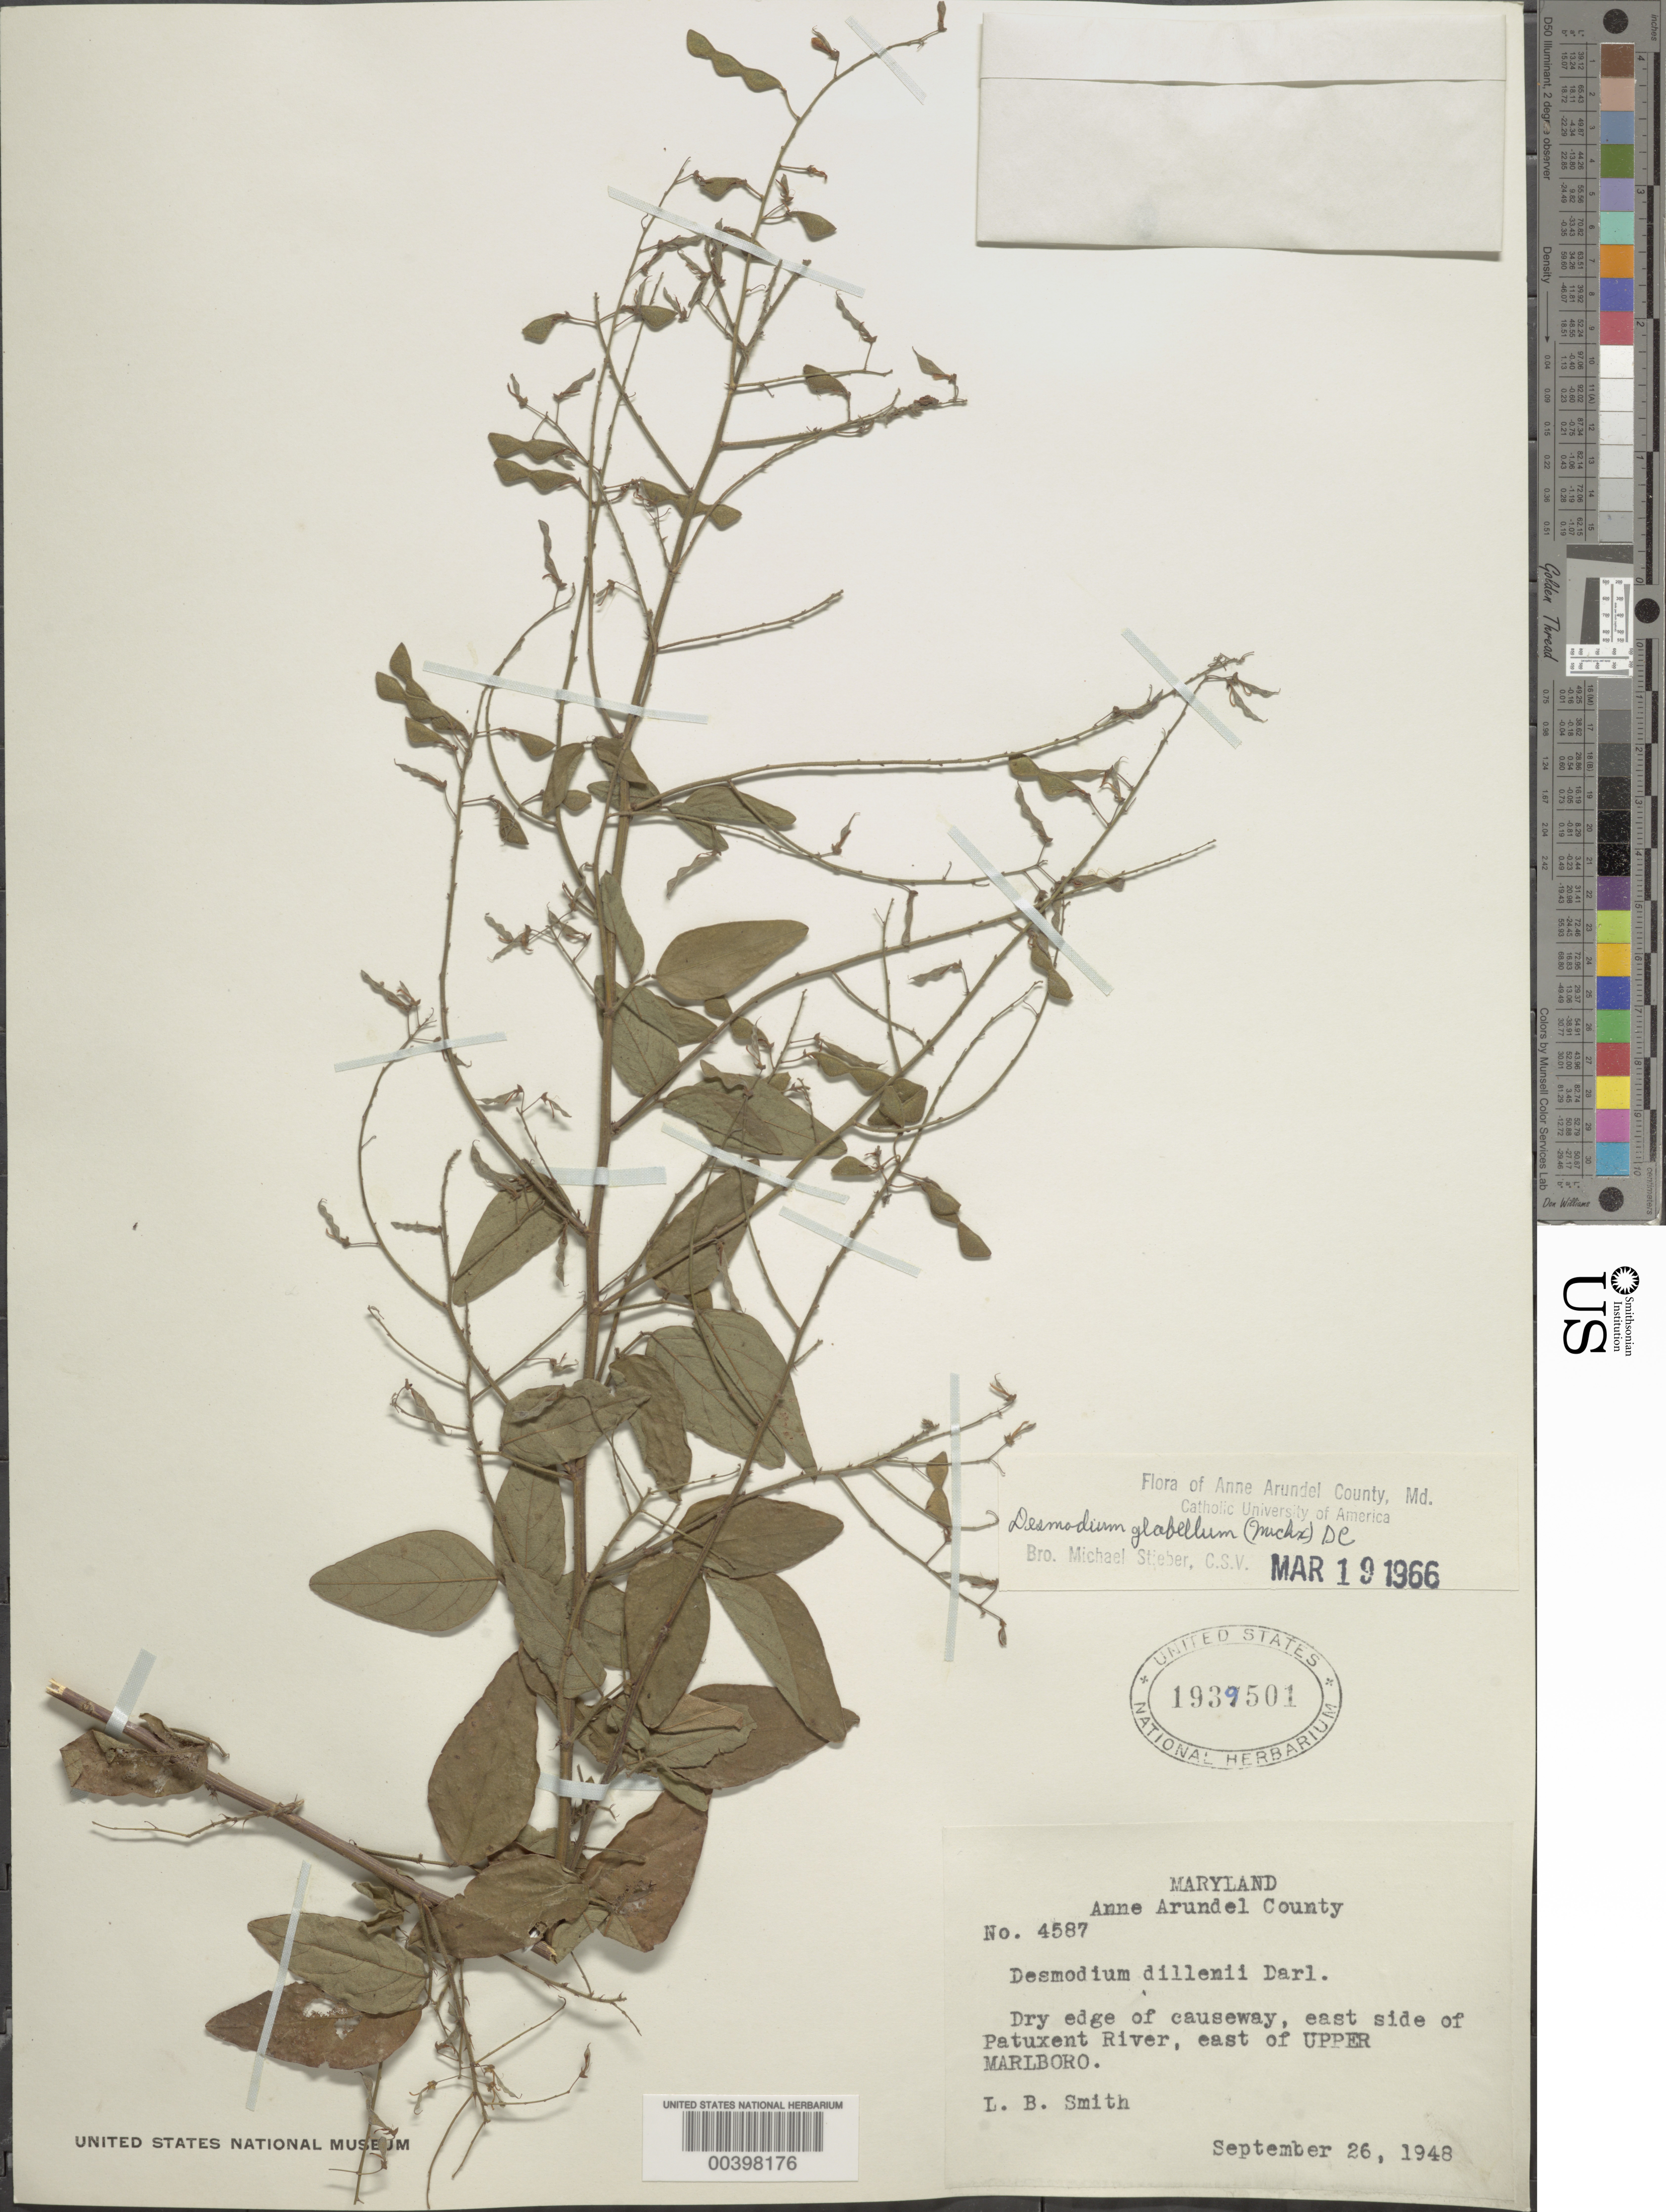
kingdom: Plantae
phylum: Tracheophyta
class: Magnoliopsida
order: Fabales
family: Fabaceae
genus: Desmodium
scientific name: Desmodium glabellum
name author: (Michx.) DC.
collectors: L. Smith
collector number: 4587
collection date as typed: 26 Sep 1948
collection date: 1948-09-26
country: United States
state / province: Maryland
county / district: Prince George's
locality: Patuxent River, east of Upper Marlboro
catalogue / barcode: US 1939501